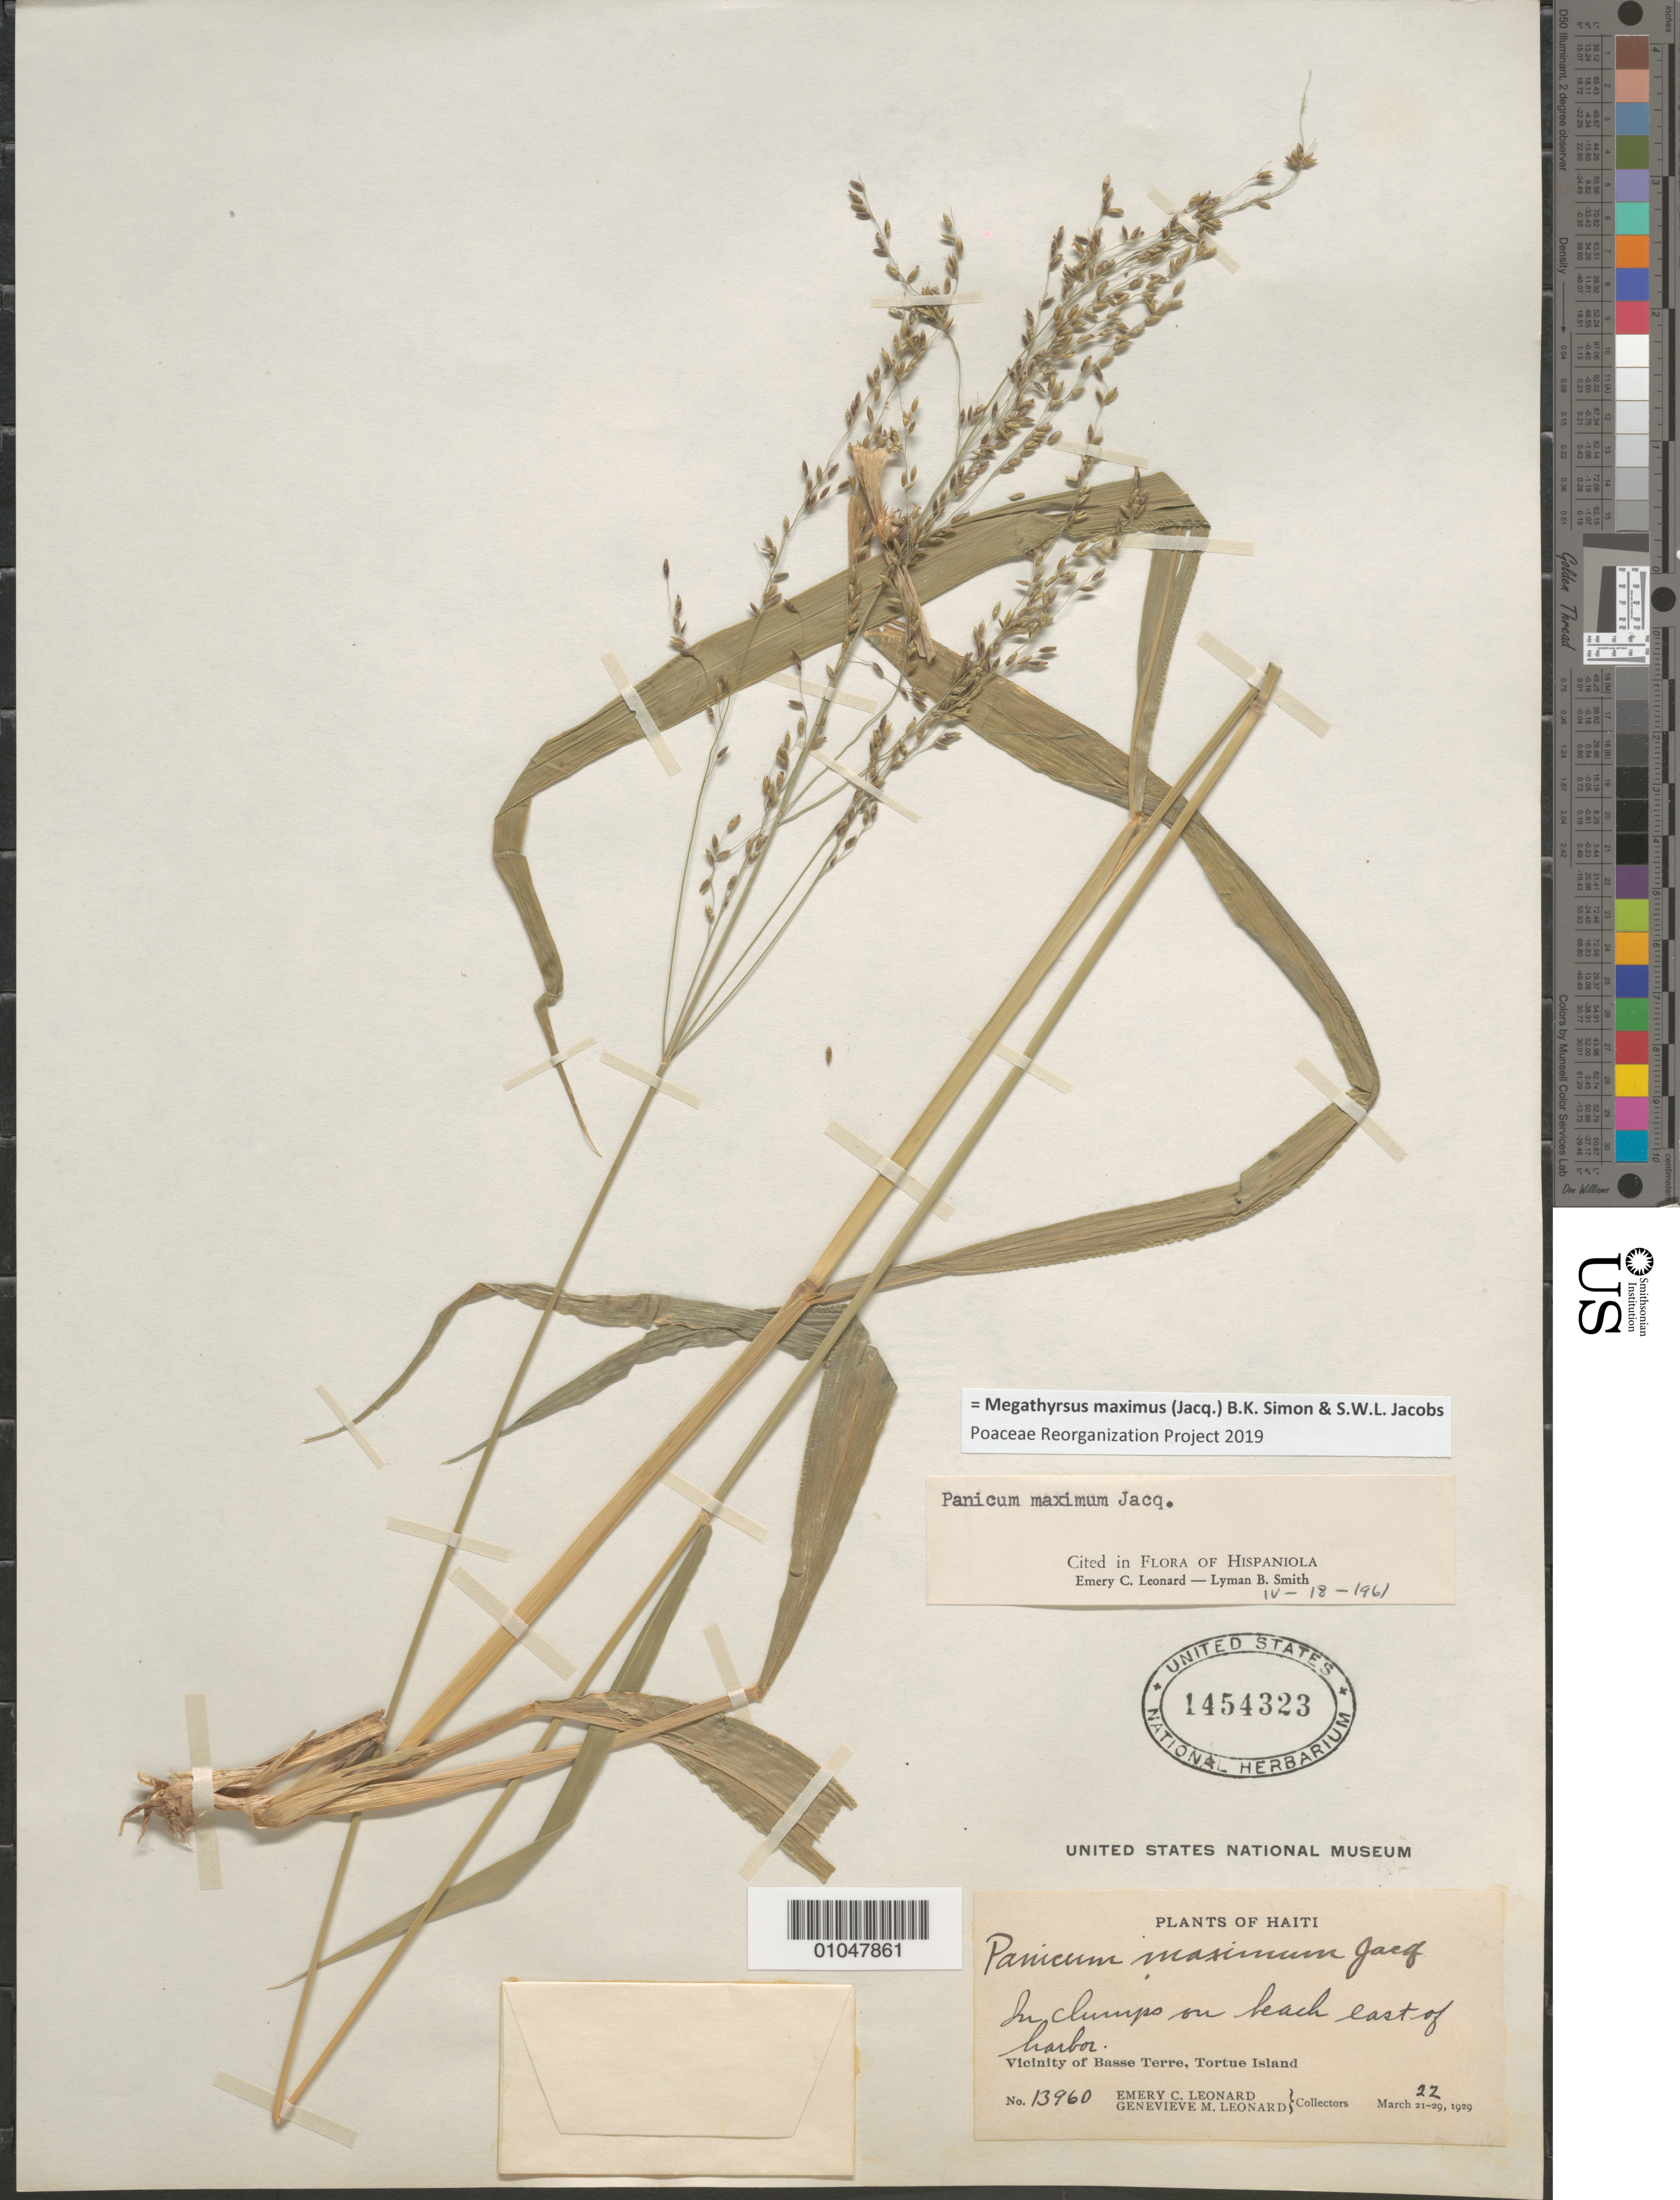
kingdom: Plantae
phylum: Tracheophyta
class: Liliopsida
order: Poales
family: Poaceae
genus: Panicum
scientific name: Panicum maximum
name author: Jacq.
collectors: E. C. Leonard, E. C. Leonard & G. M. Leonard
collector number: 13960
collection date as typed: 22 Mar 1929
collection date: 1929-03-22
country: Haiti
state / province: Nord-Óuest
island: Île de la Tortue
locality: Vic of Basse Terre, Tortue Island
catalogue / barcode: US 1454323